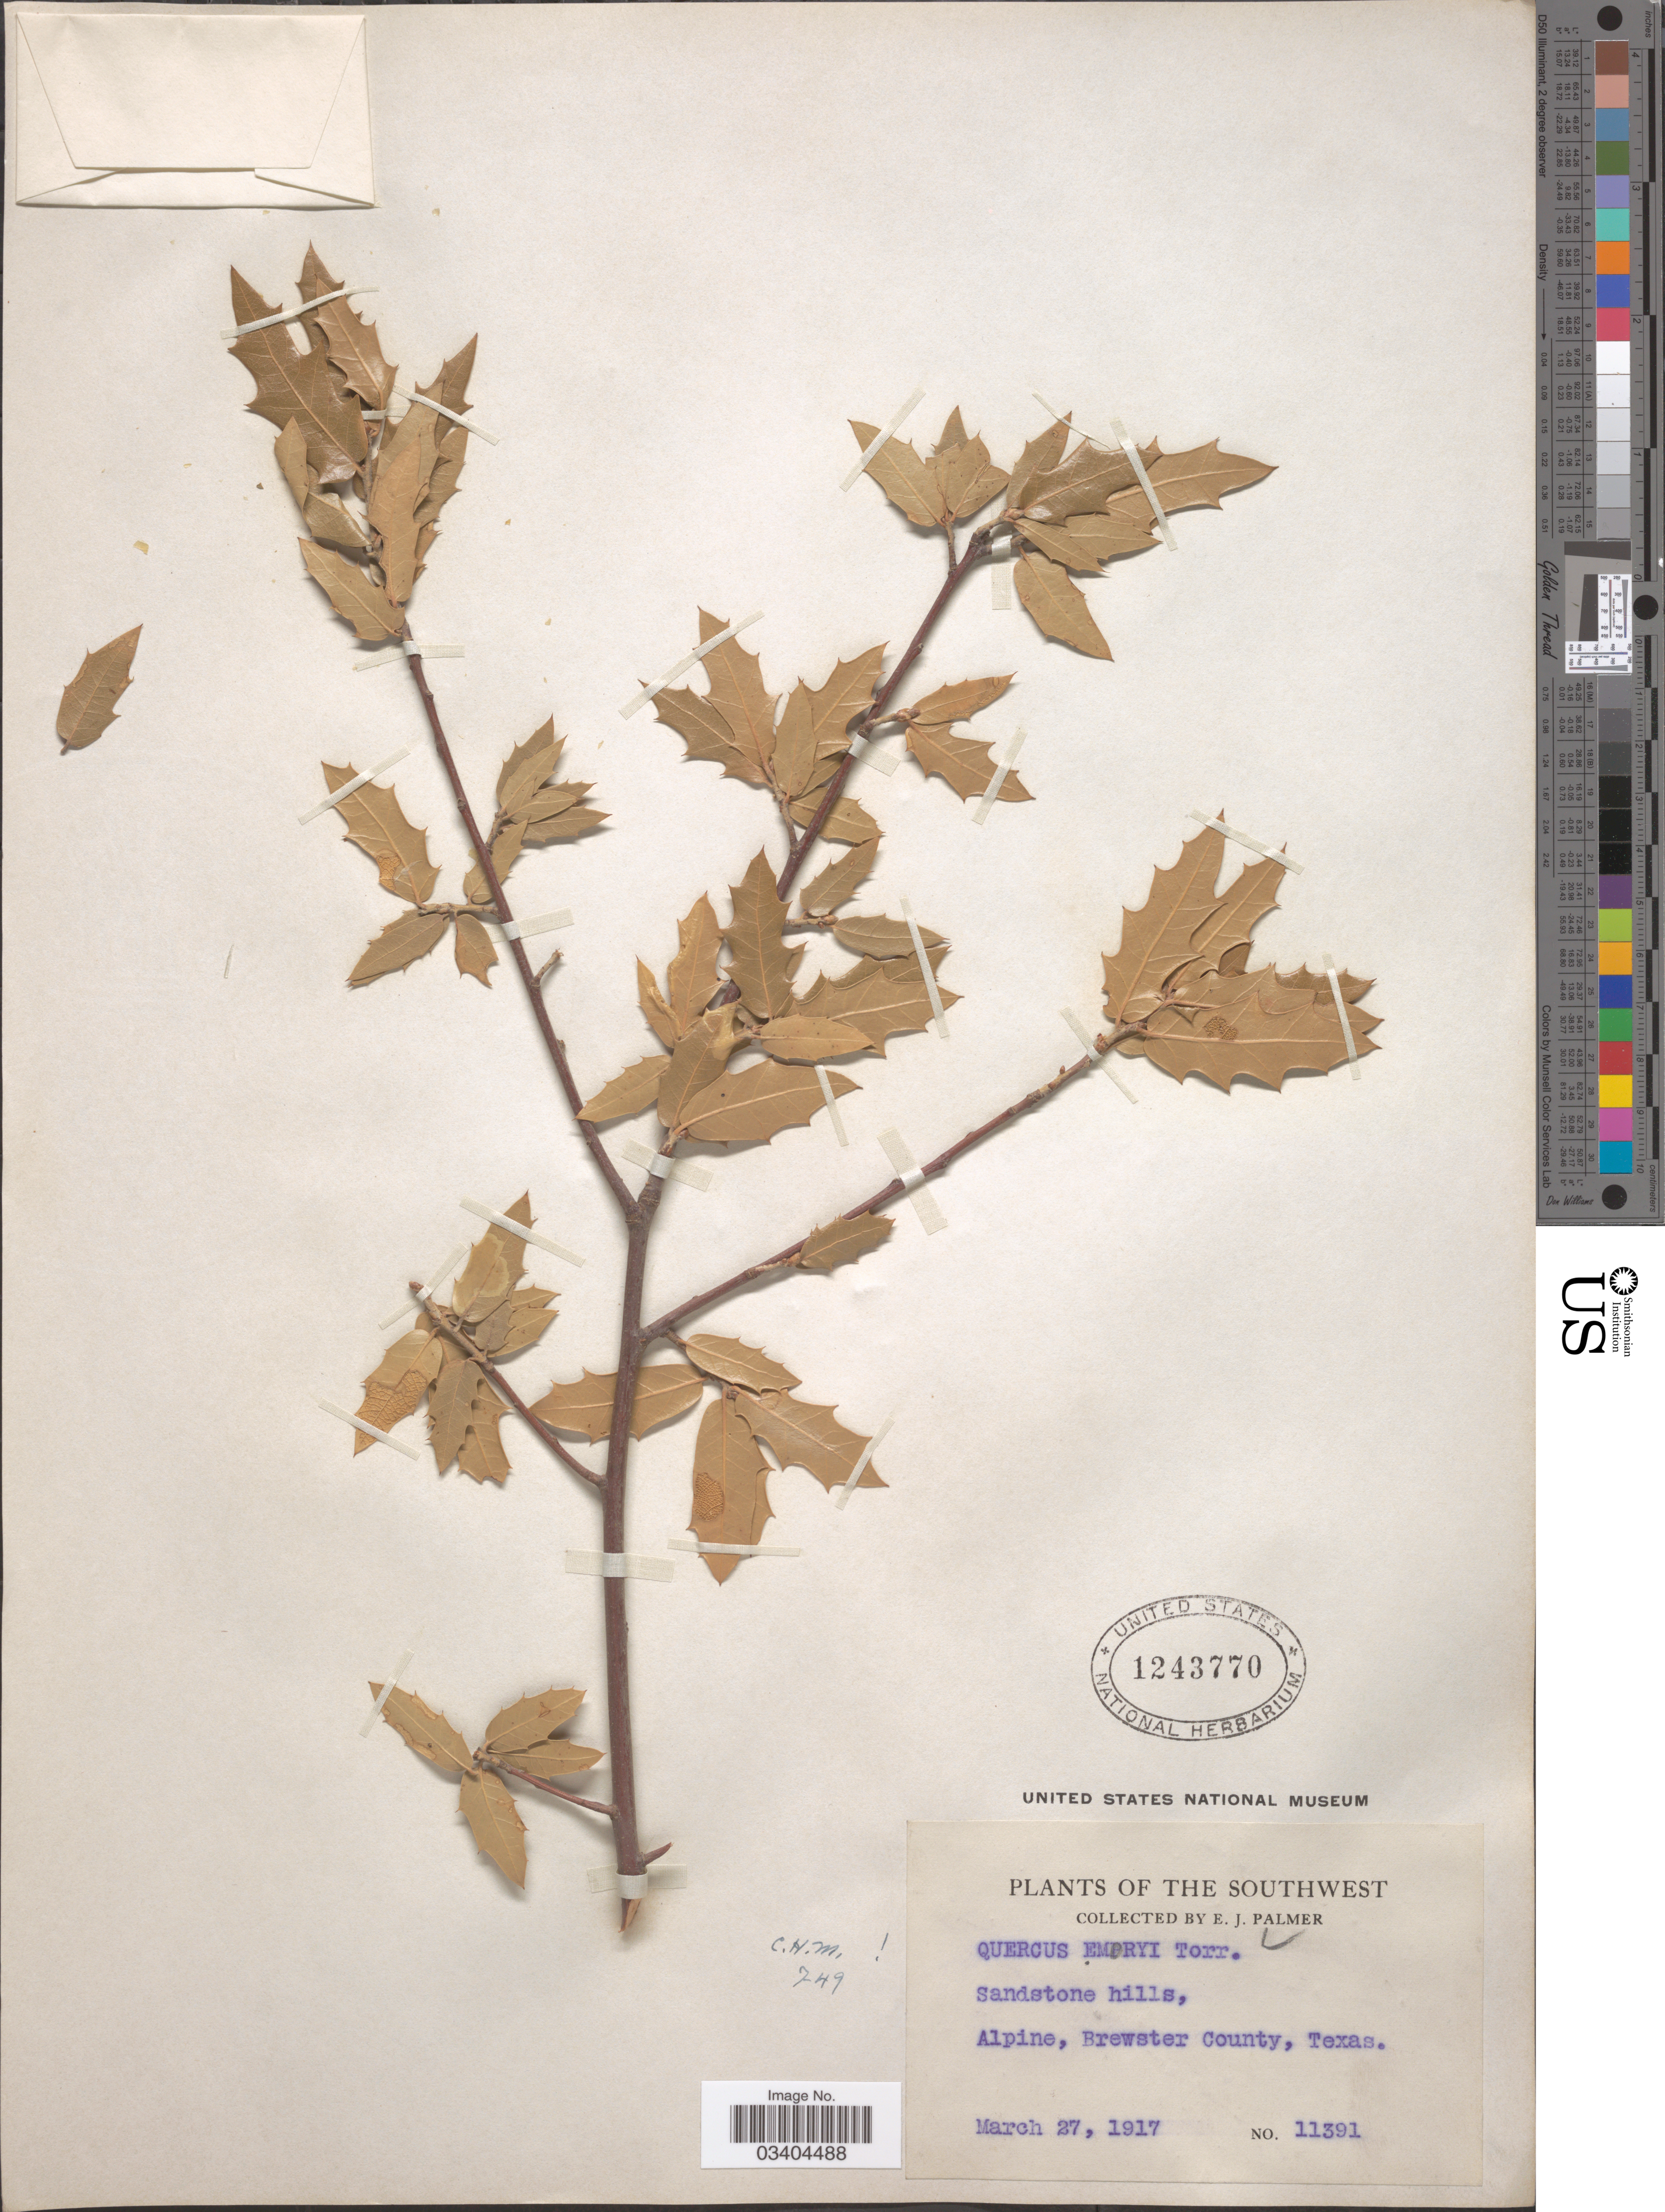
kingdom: Plantae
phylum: Tracheophyta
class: Magnoliopsida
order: Fagales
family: Fagaceae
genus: Quercus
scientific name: Quercus emoryi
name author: Torr. in Emory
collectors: E. J. Palmer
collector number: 11391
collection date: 1917-03-27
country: United States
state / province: Texas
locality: The Southwest. Alpine, Brewster County.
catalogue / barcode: US 1243770